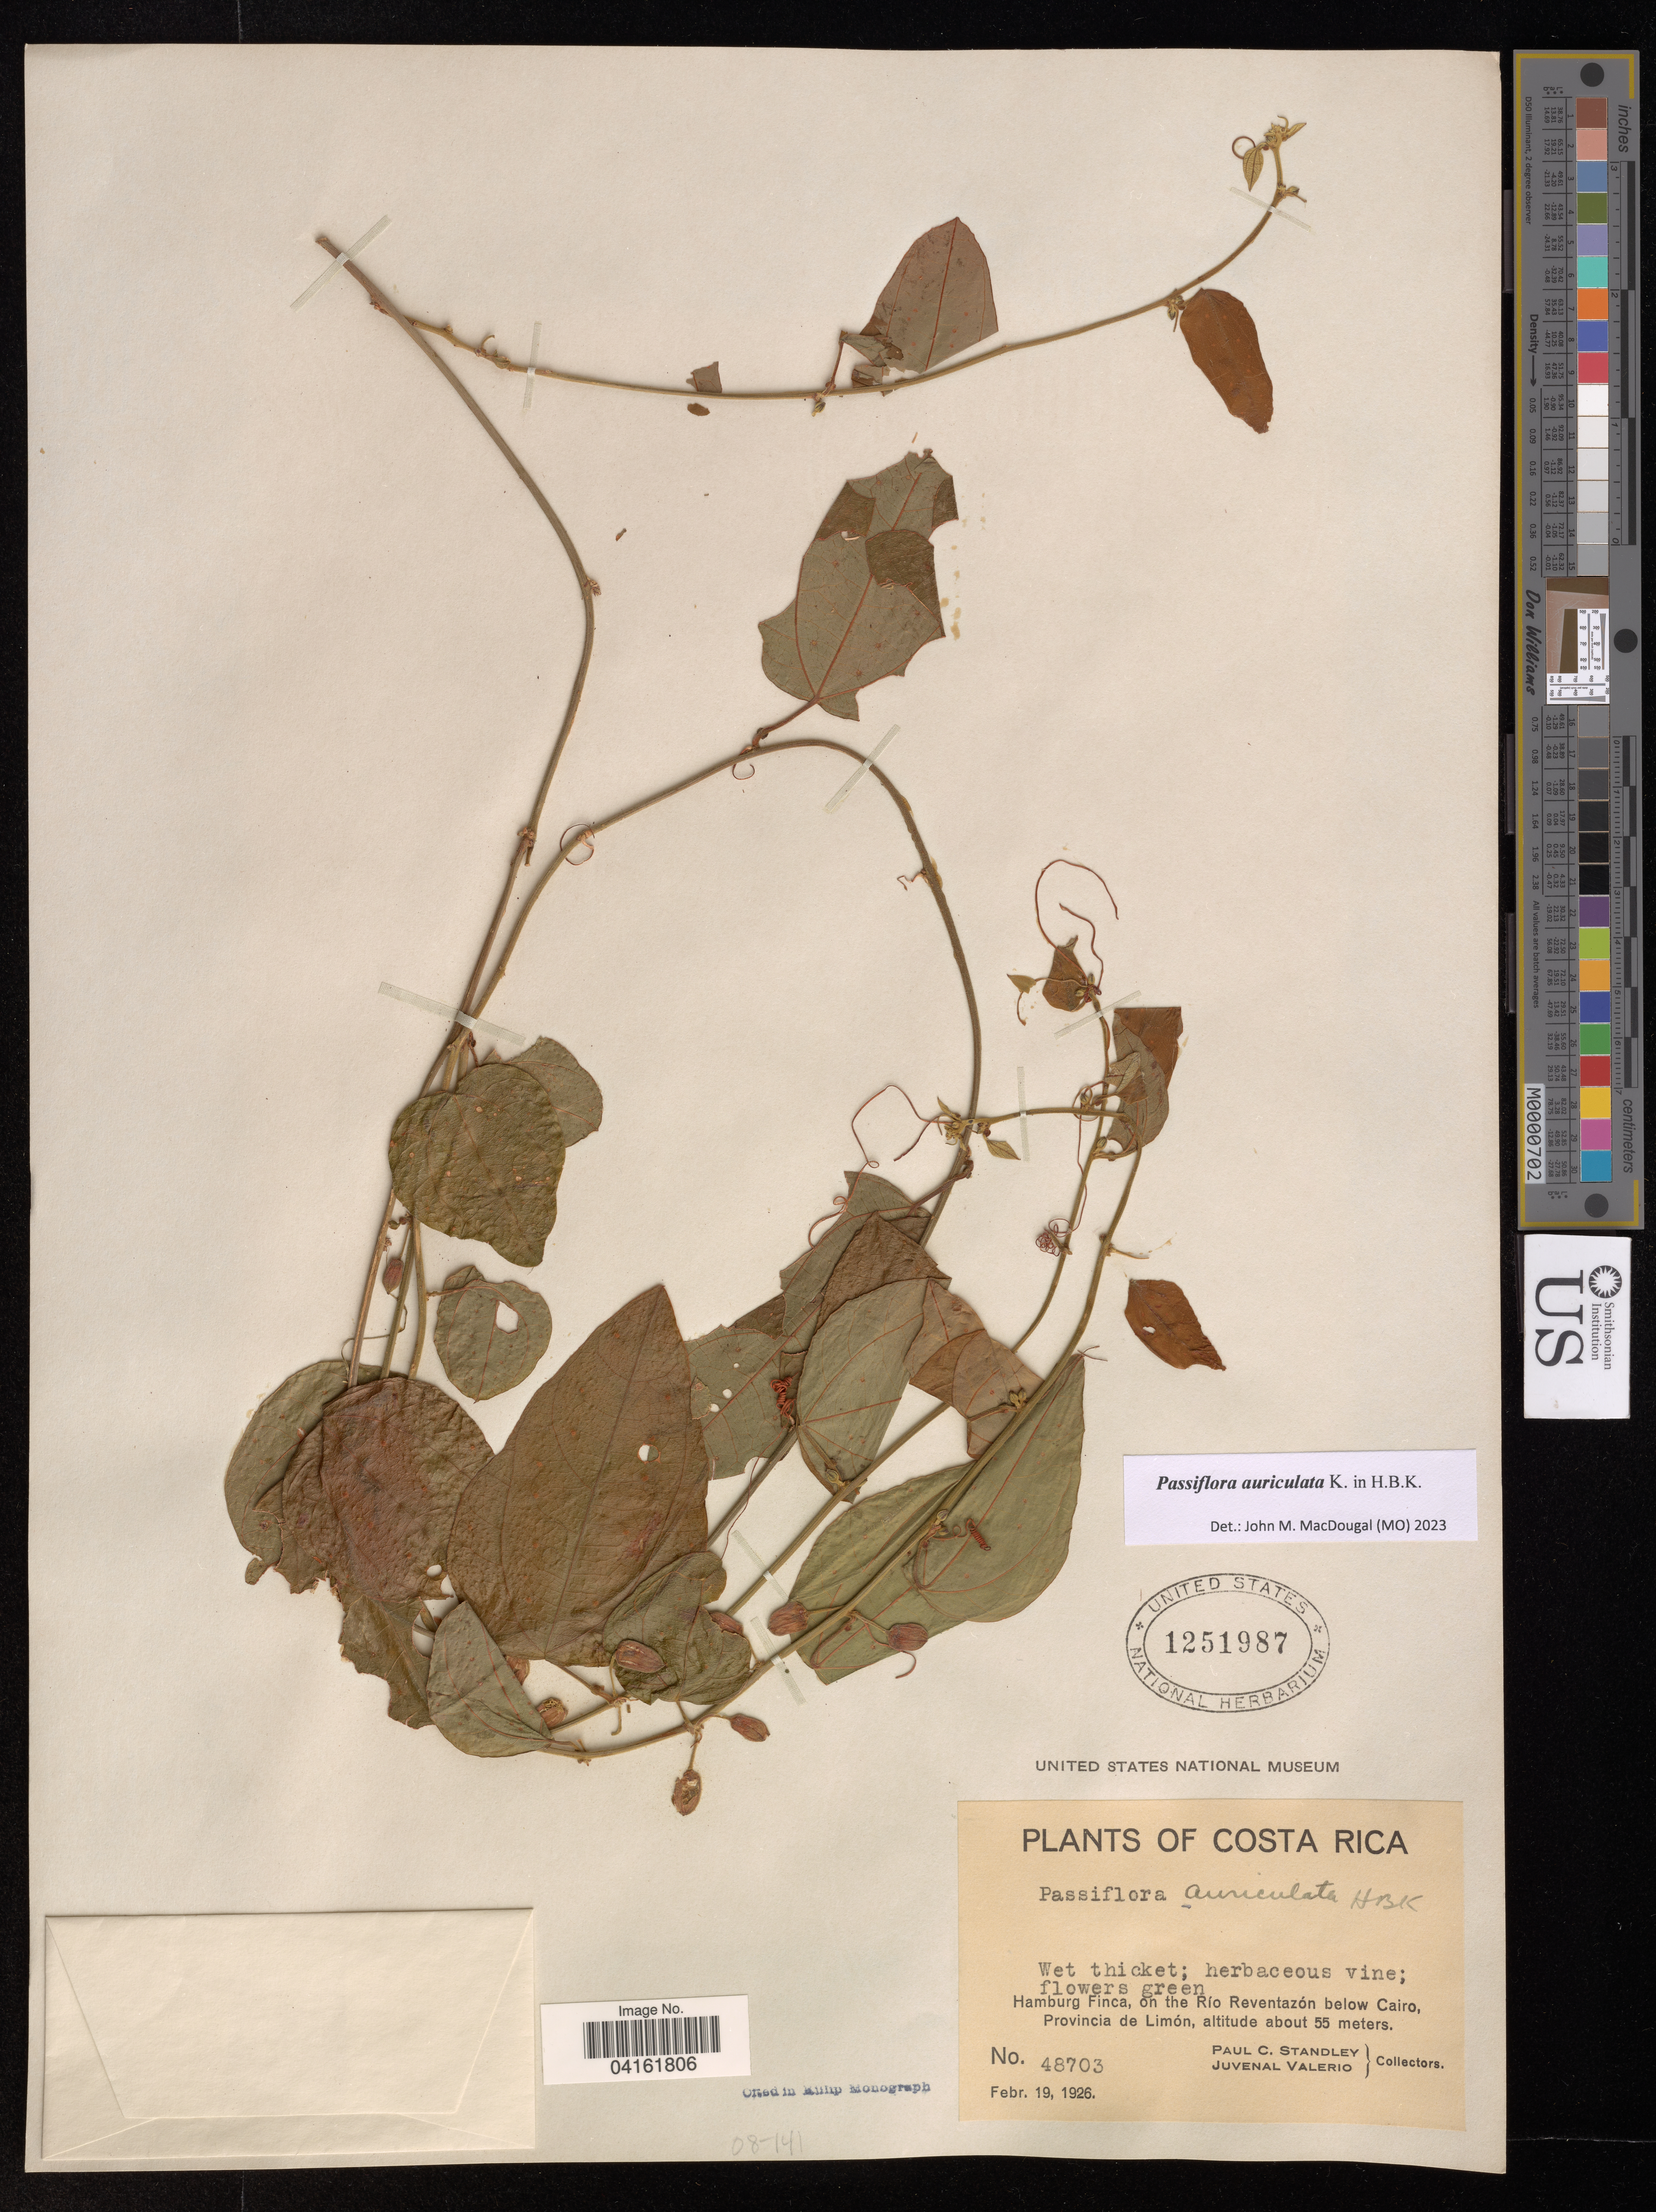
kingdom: Plantae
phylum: Tracheophyta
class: Magnoliopsida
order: Malpighiales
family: Passifloraceae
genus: Passiflora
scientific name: Passiflora auriculata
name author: Kunth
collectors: P. C. Standley & J. Valerio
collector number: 48703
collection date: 1926-02-19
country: Costa Rica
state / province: Limón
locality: Hamburg Finca, on the Río Reventazón below Cairo.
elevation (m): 55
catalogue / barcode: US 1251987